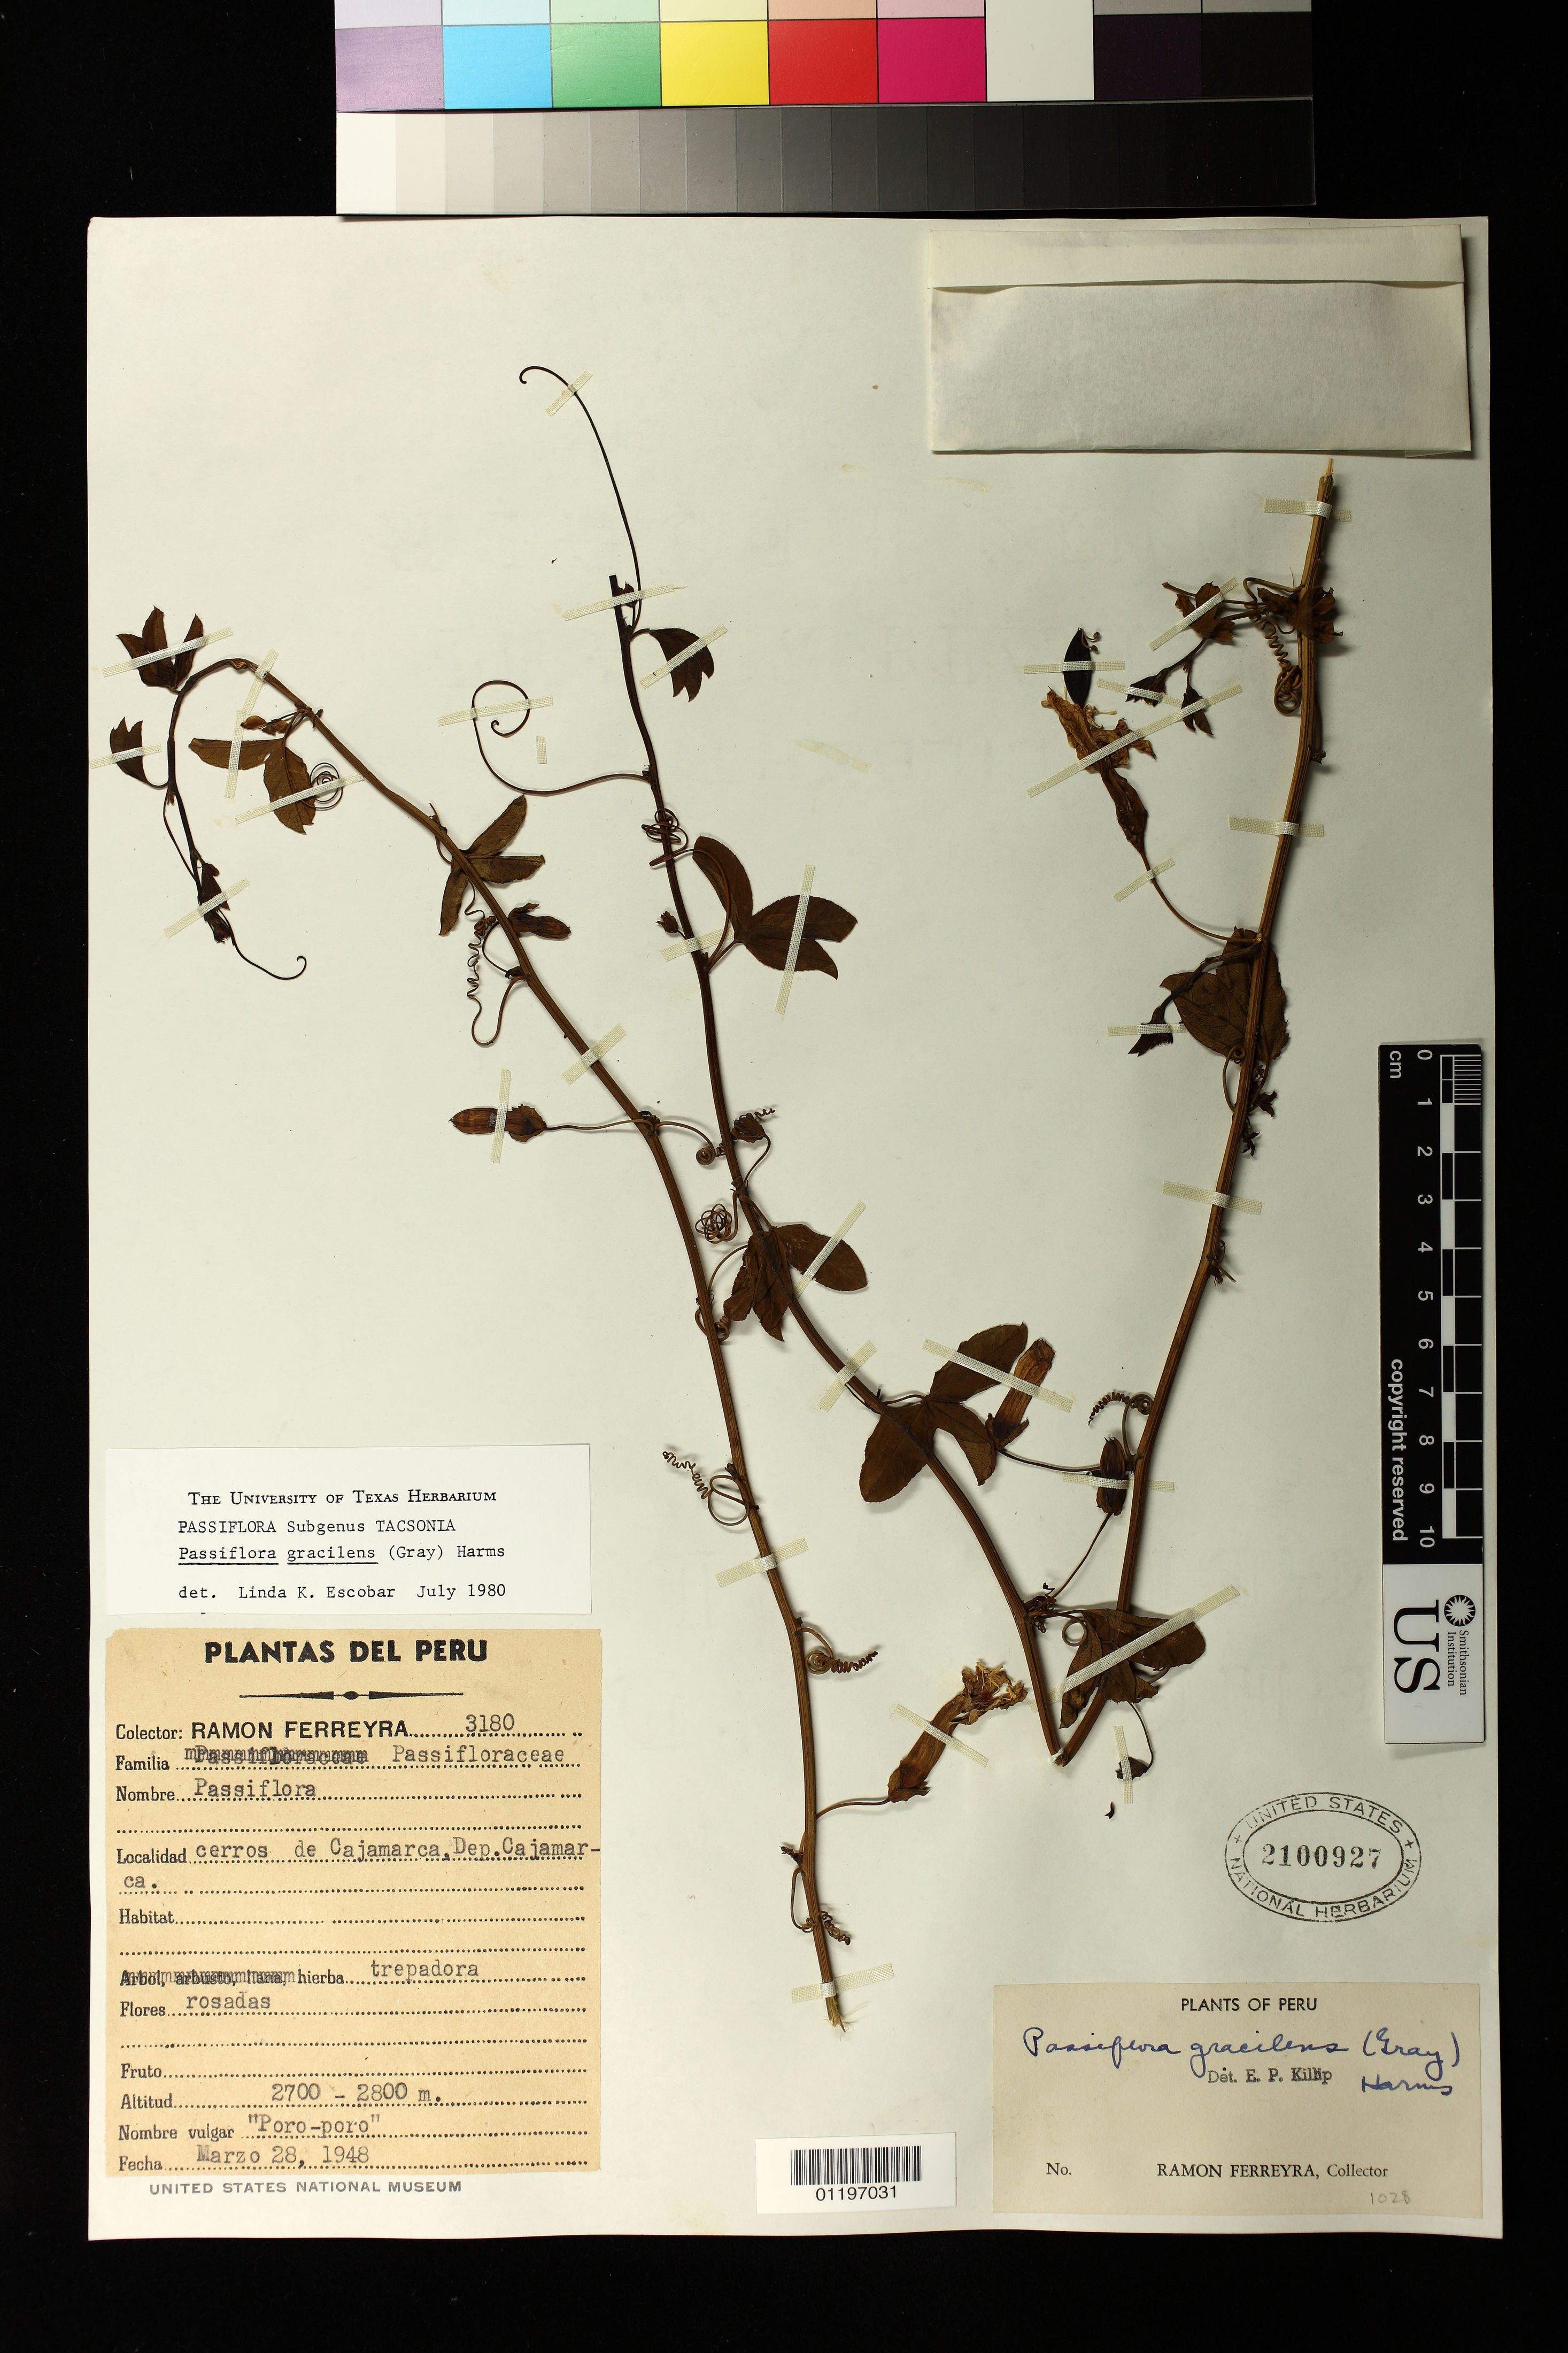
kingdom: Plantae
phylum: Tracheophyta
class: Magnoliopsida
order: Malpighiales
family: Passifloraceae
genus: Passiflora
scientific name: Passiflora gracilens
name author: (A. Gray) Harms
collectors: R. A. Ferreyra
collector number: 3180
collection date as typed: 28 Mar 1948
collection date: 1948-03-28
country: Peru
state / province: Cajamarca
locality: Cerros de Cajamarca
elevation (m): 2700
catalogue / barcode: US 2100927